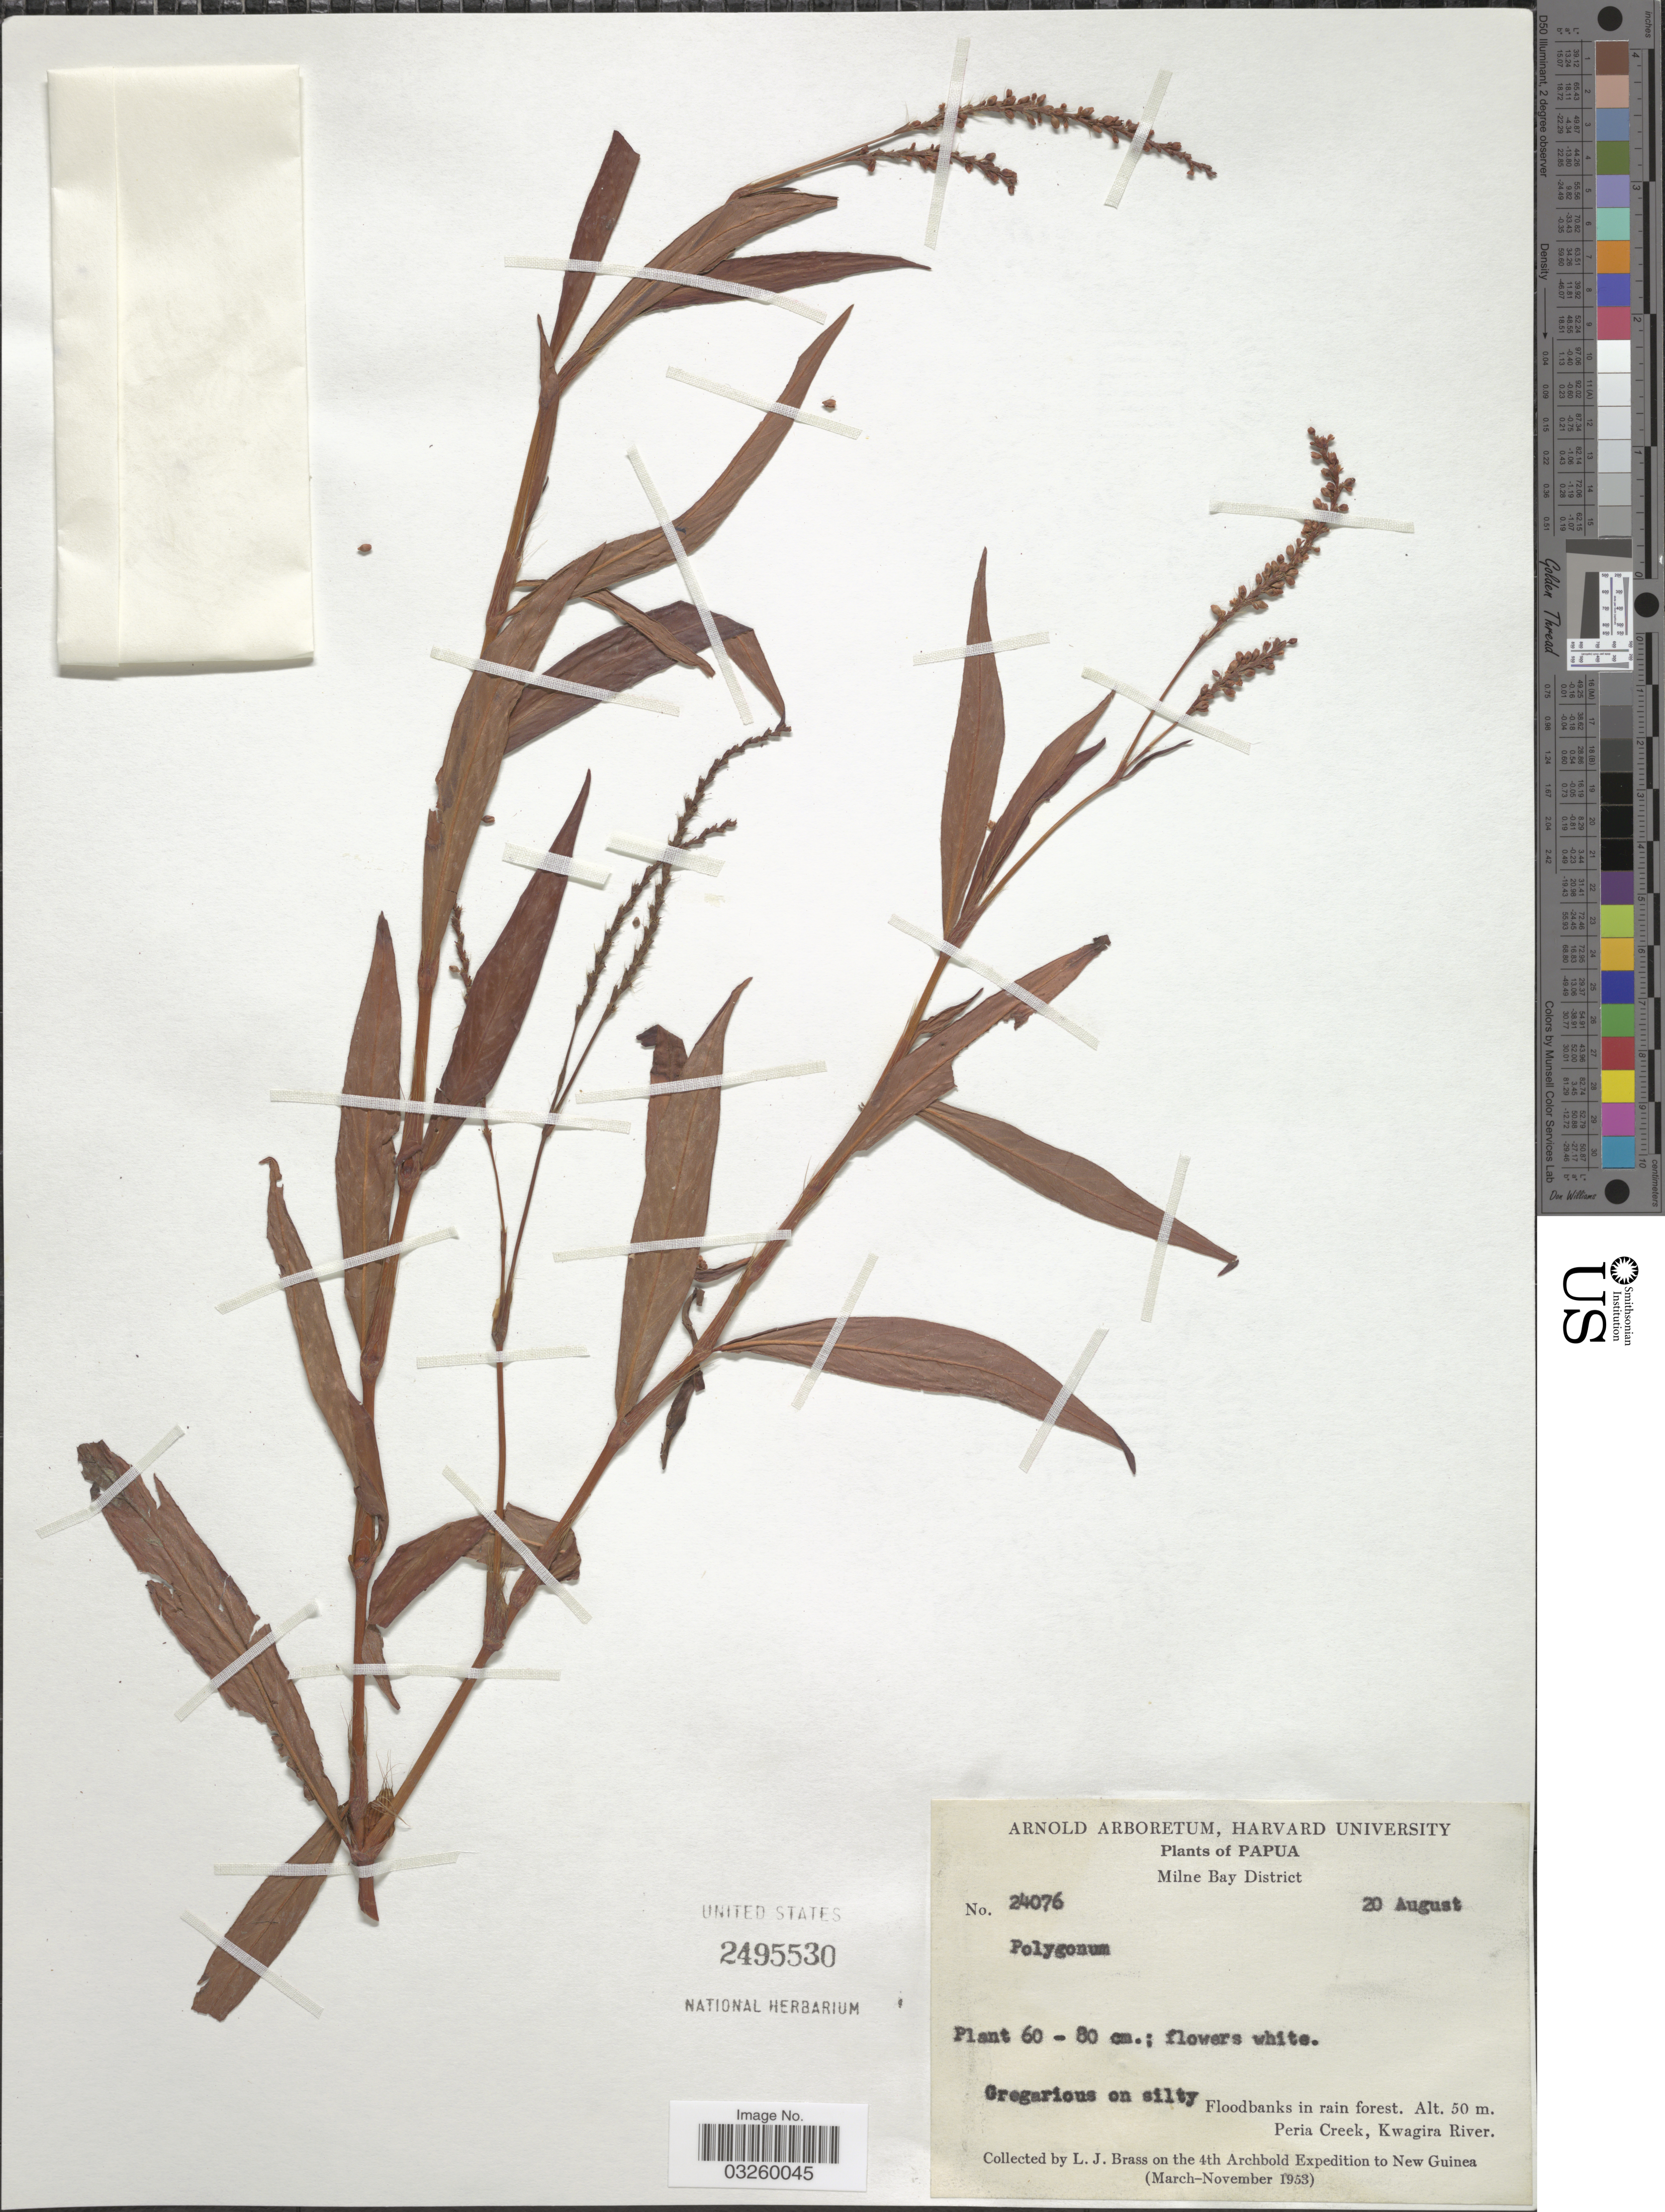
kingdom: Plantae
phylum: Tracheophyta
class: Magnoliopsida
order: Caryophyllales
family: Polygonaceae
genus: Persicaria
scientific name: Persicaria sp.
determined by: Wagner, W. L., (BOT), Smithsonian Institution - National Museum of Natural History (UNITED STATES)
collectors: L. J. Brass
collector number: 24076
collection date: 1953-08-20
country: Papua New Guinea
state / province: Milne Bay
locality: Milne Bay District. Peria Creek, Kwagira River. New Guinea.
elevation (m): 50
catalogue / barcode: US 2495530